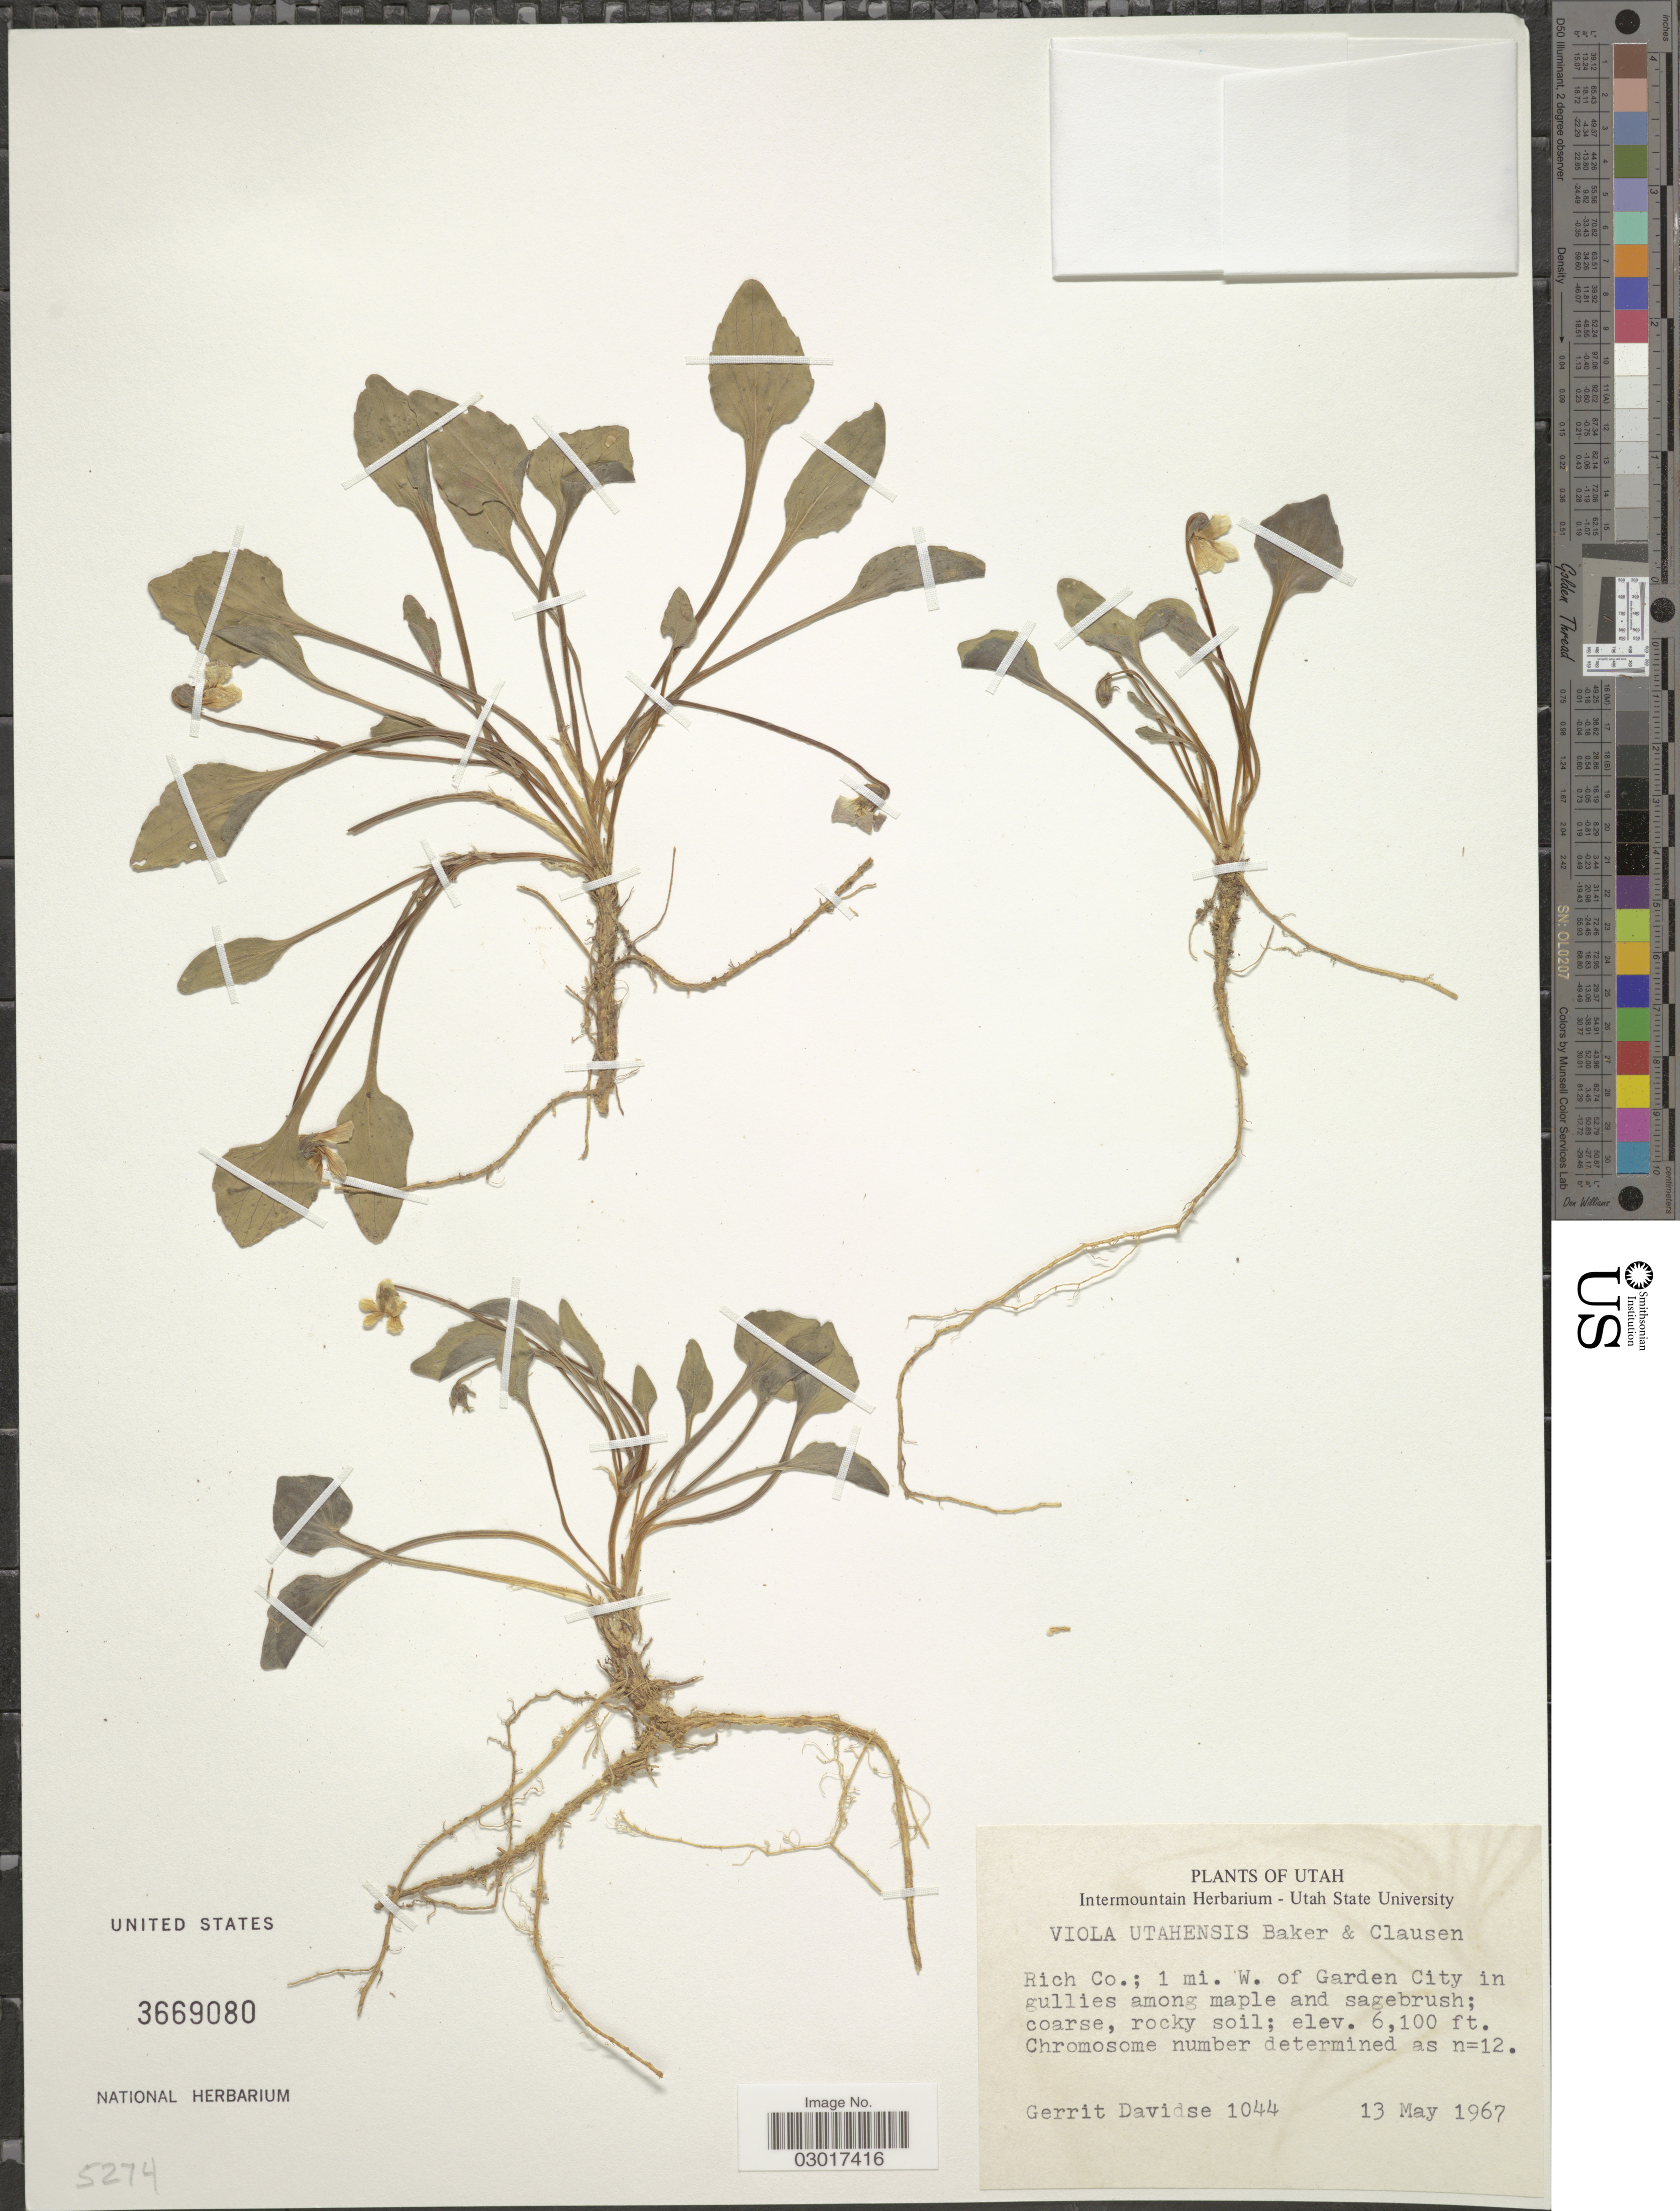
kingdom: Plantae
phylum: Tracheophyta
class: Magnoliopsida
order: Malpighiales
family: Violaceae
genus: Viola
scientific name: Viola utahensis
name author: M.S. Baker & J.C. Clausen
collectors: G. Davidse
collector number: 1044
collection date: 1967-05-13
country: United States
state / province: Utah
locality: Rich Co.; 1 mi. W. of Garden City in gullies among maple and sagebrush.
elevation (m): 1859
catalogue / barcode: US 3669080